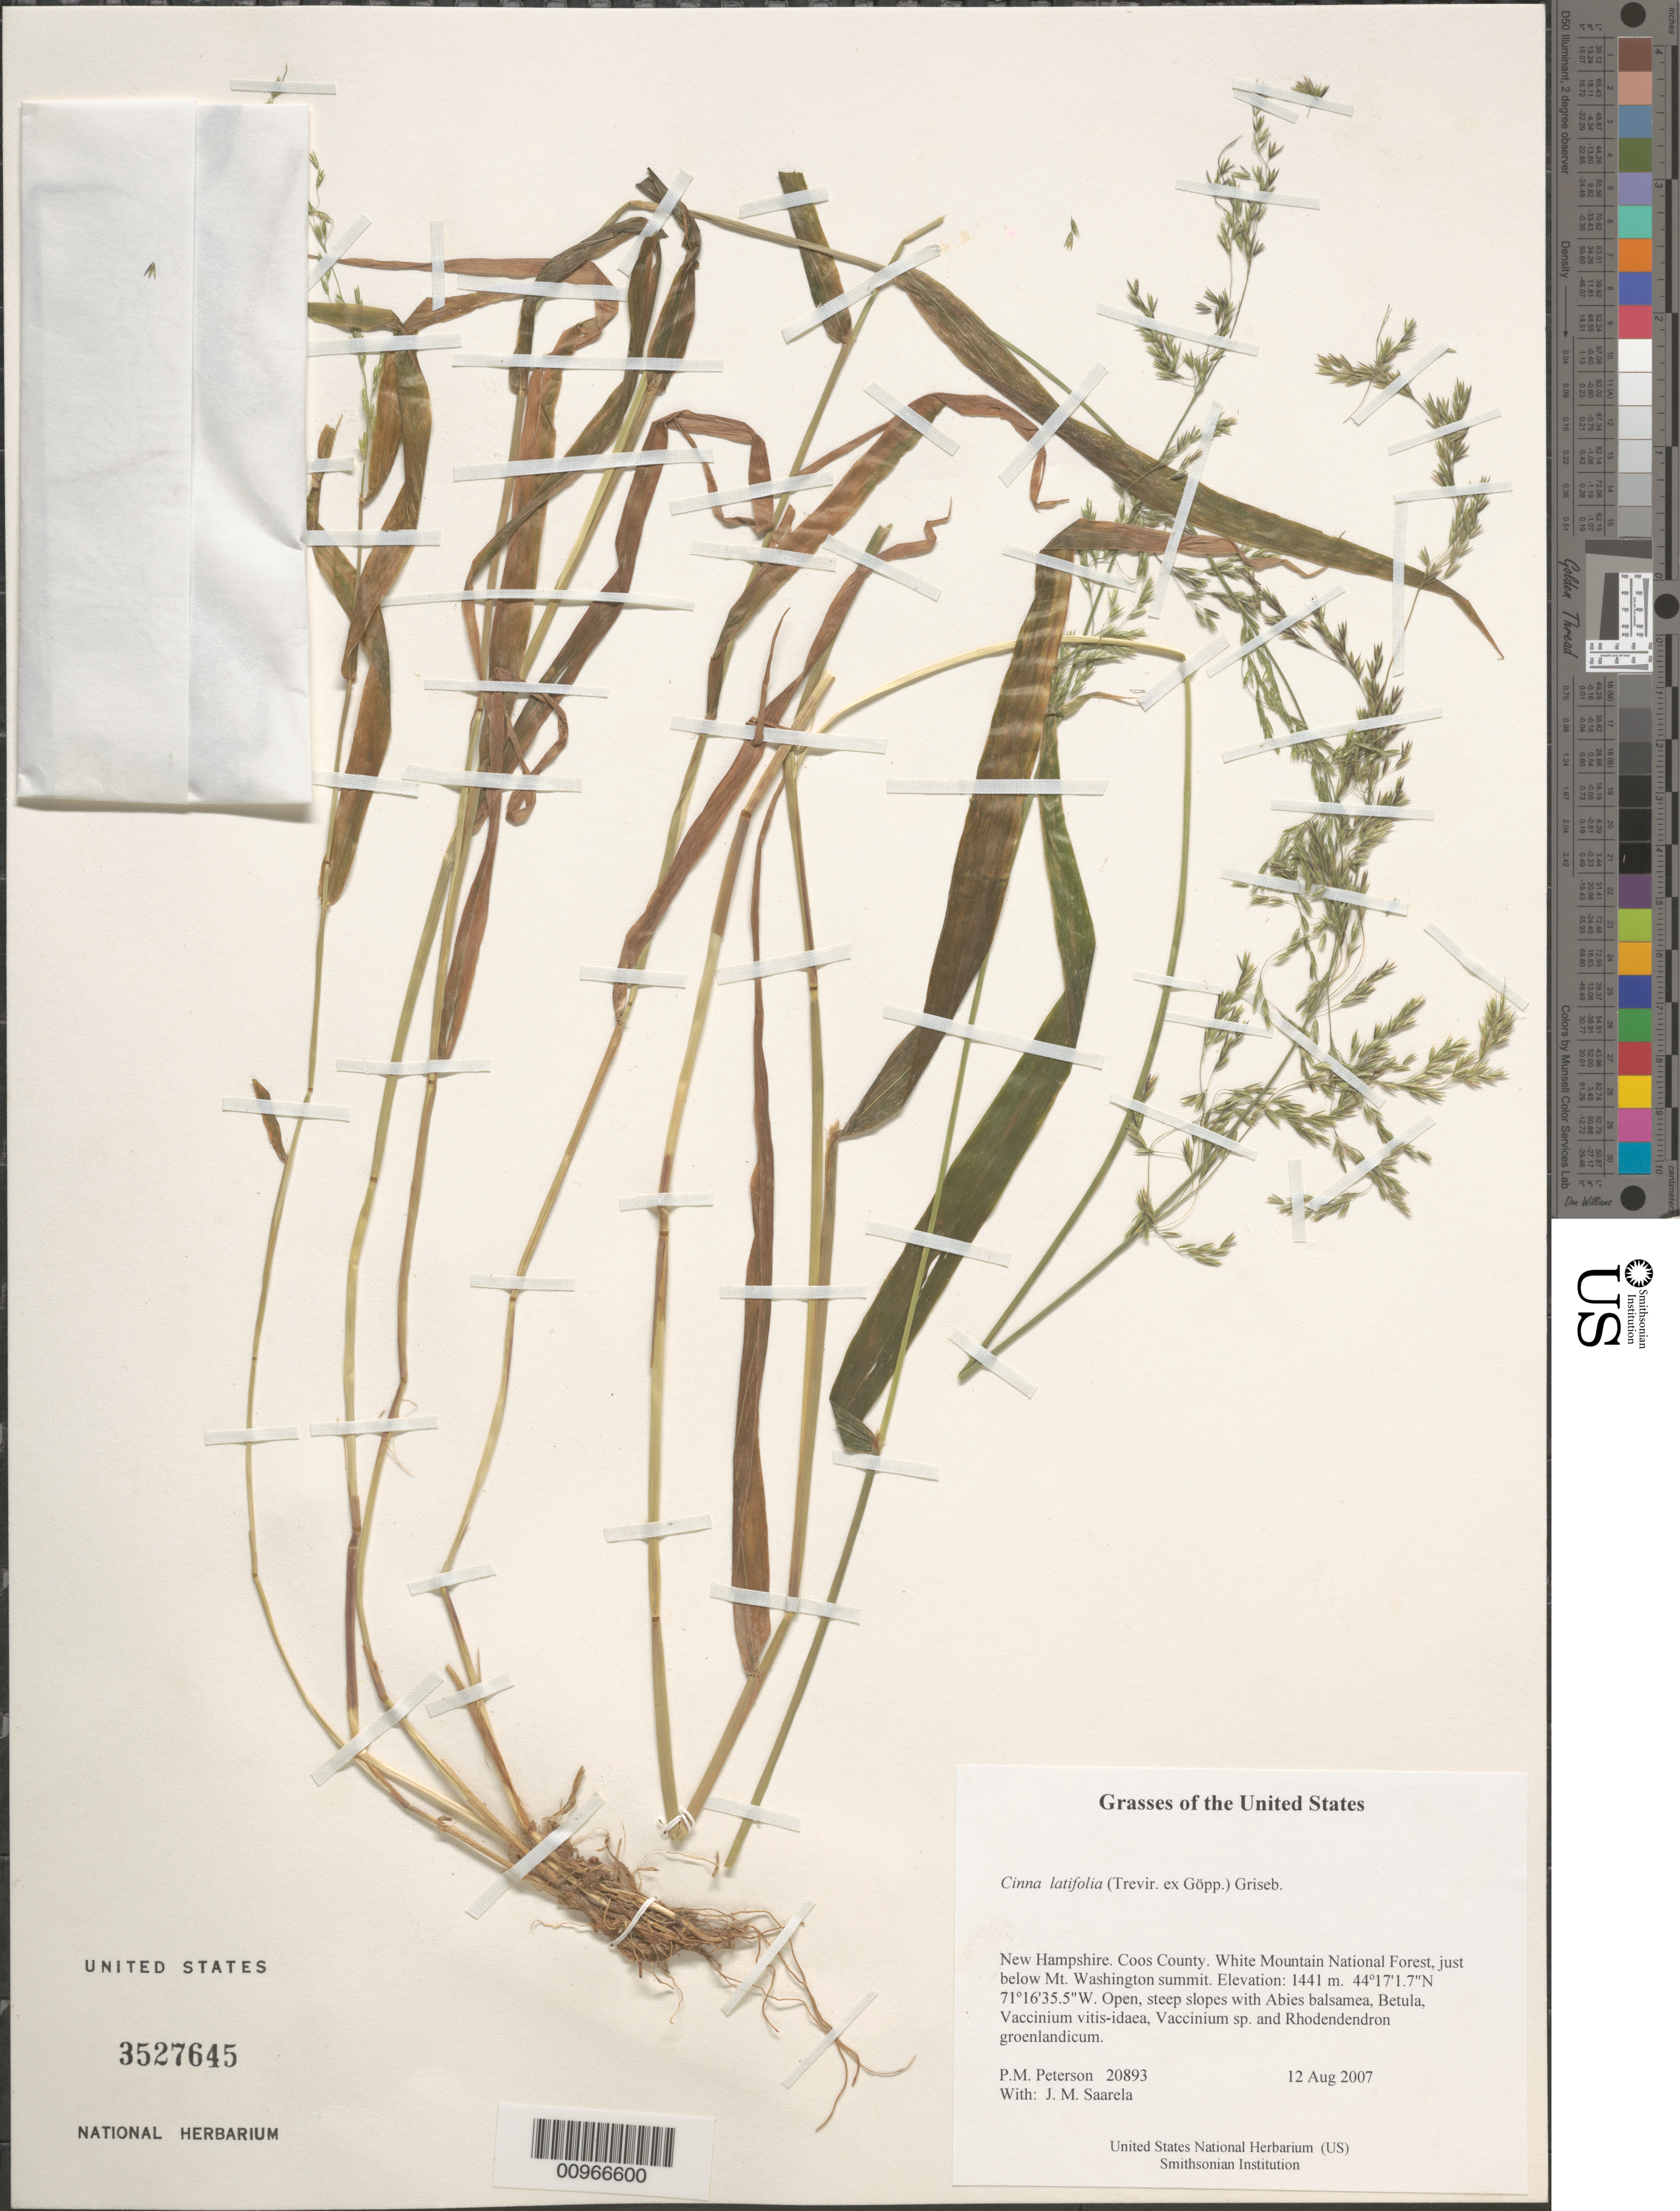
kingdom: Plantae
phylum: Tracheophyta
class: Liliopsida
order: Poales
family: Poaceae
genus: Cinna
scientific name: Cinna latifolia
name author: (Trevir. ex Goeppert) Griseb.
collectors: P. M. Peterson & J. Saarela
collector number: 20893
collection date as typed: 12 Aug 2007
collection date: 2007-08-12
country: United States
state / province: New Hampshire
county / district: Coos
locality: White Mountain National Forest, just below Mt. Washington summit.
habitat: Open, steep slopes with Abies balsamea, Betula, Vaccinium vitis-idaea, Vaccinium sp. and Rhodendendron groenlandicum.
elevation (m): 1441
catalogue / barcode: US 3527645